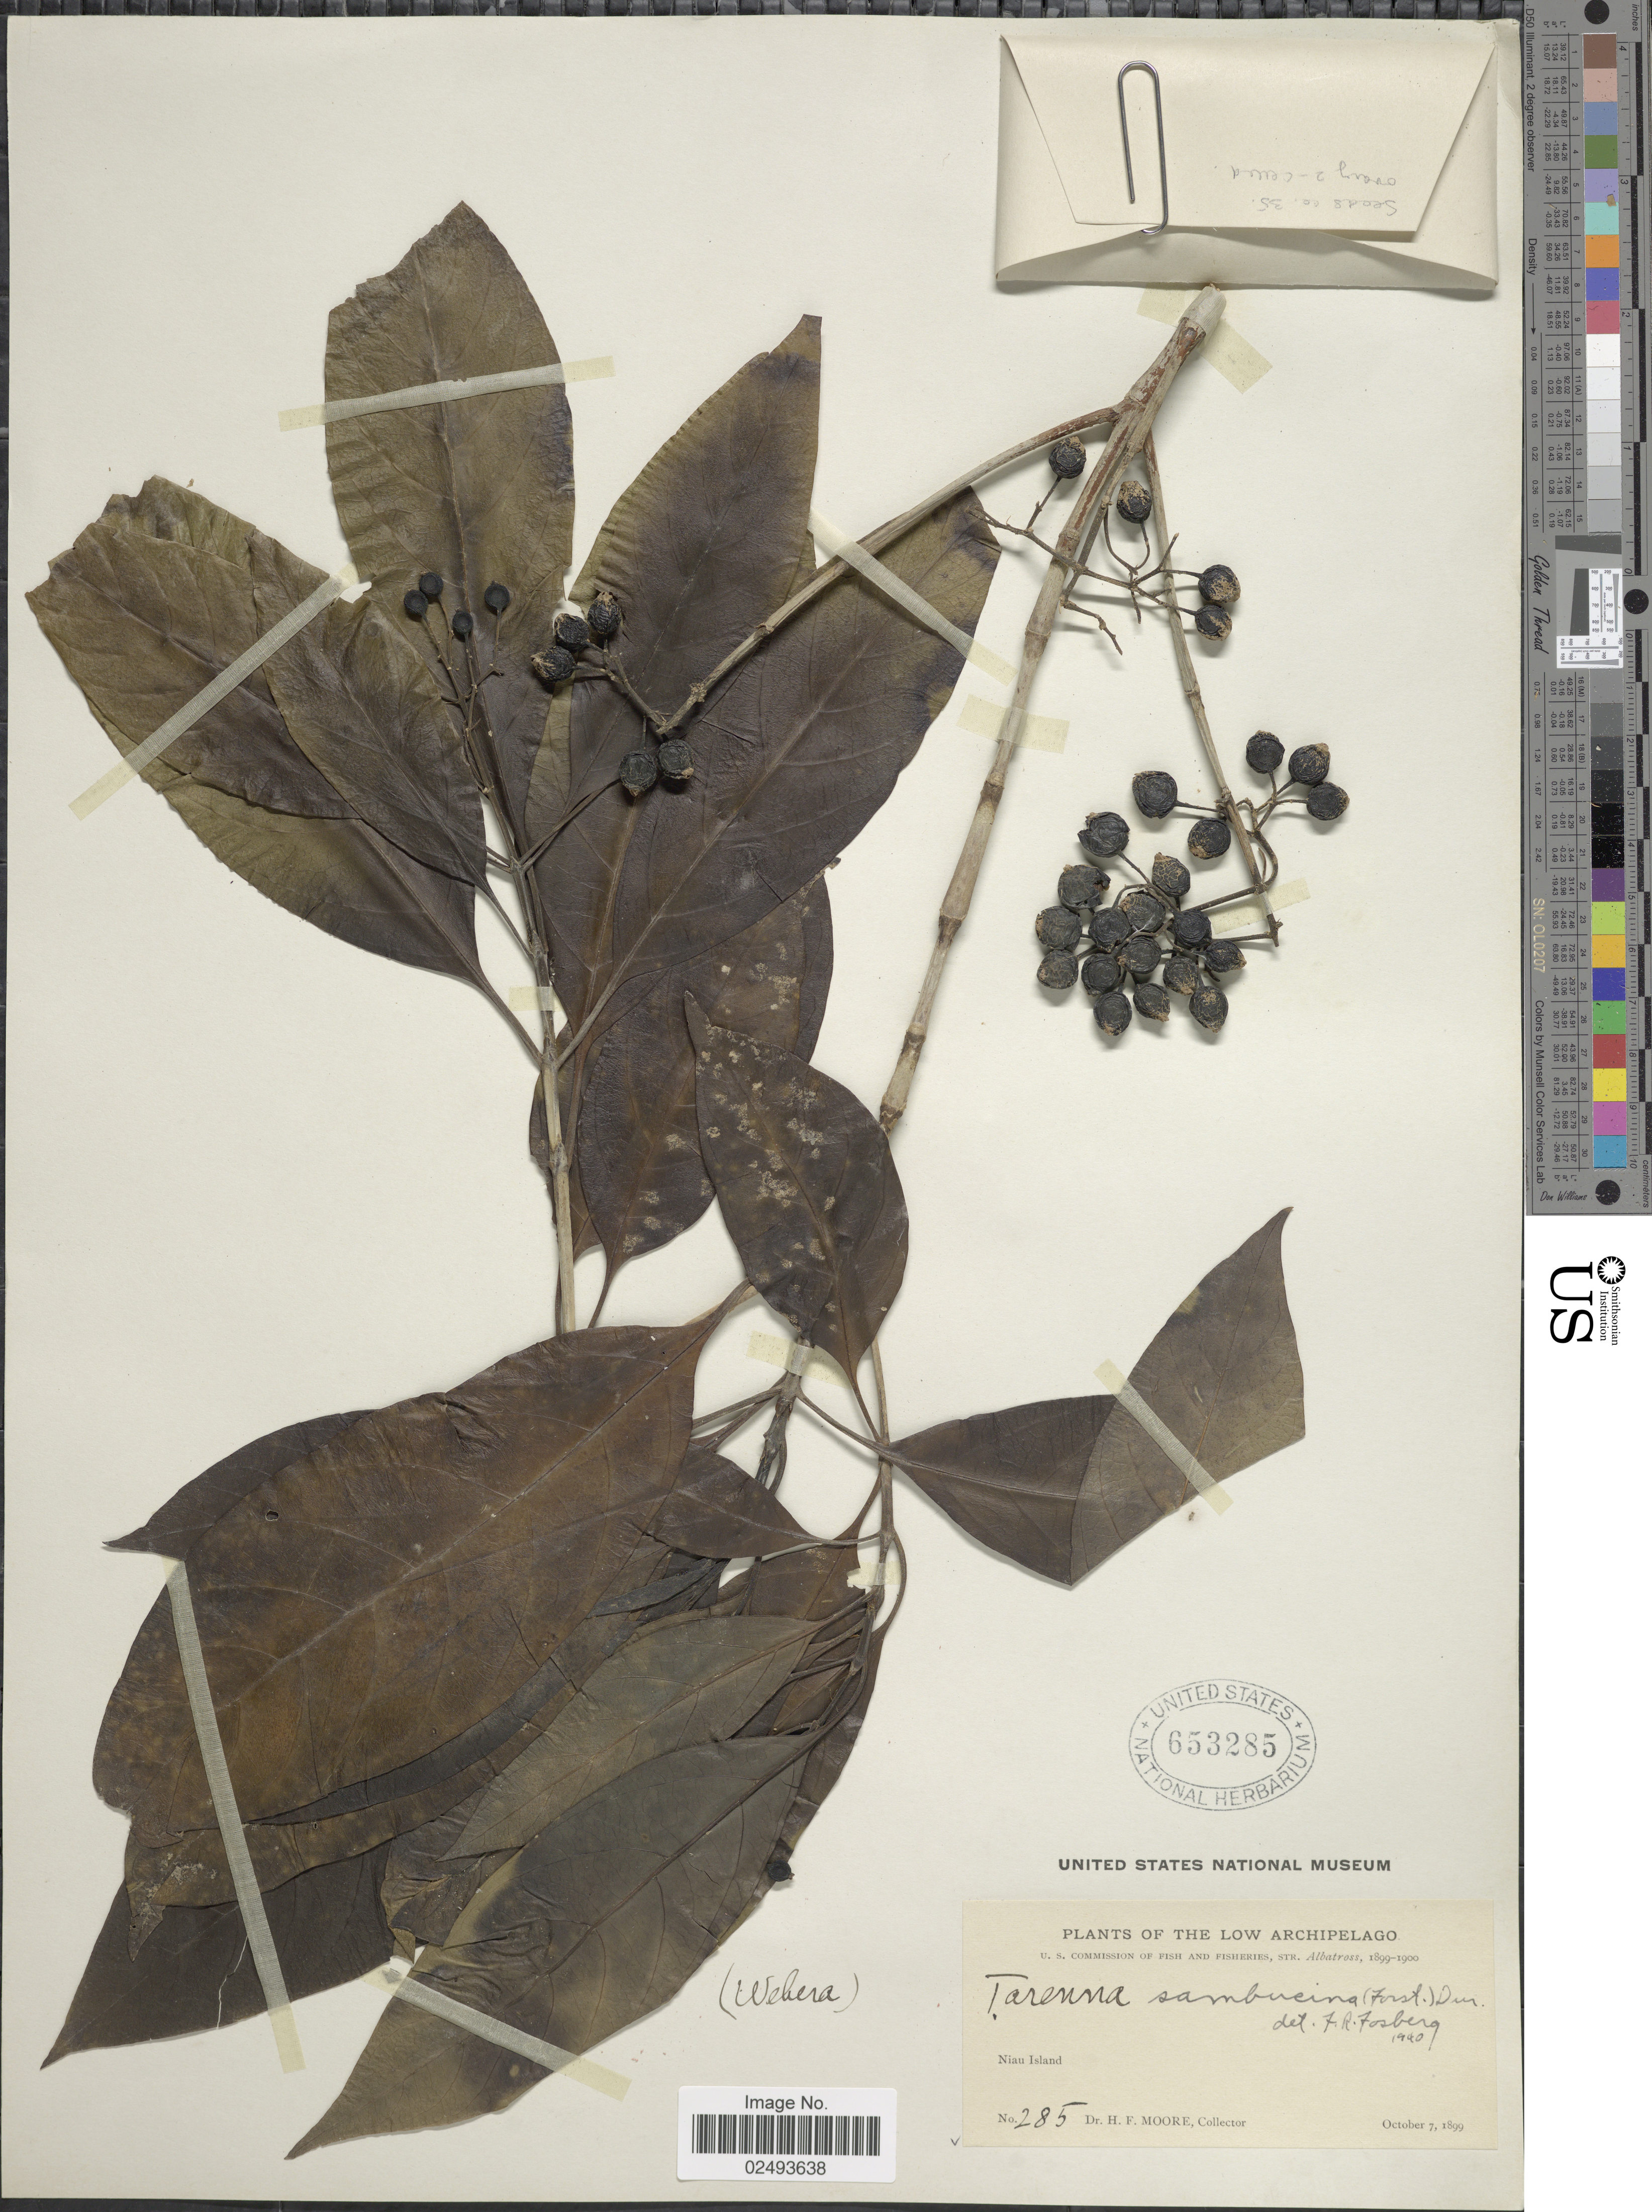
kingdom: Plantae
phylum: Tracheophyta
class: Magnoliopsida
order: Gentianales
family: Rubiaceae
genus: Tarenna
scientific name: Tarenna sambucina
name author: (G. Forst.) Drake ex Durand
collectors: H. F. Moore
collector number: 285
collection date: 1899-10-07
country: French Polynesia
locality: The Low Archipelago, Niau Island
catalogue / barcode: US 653285